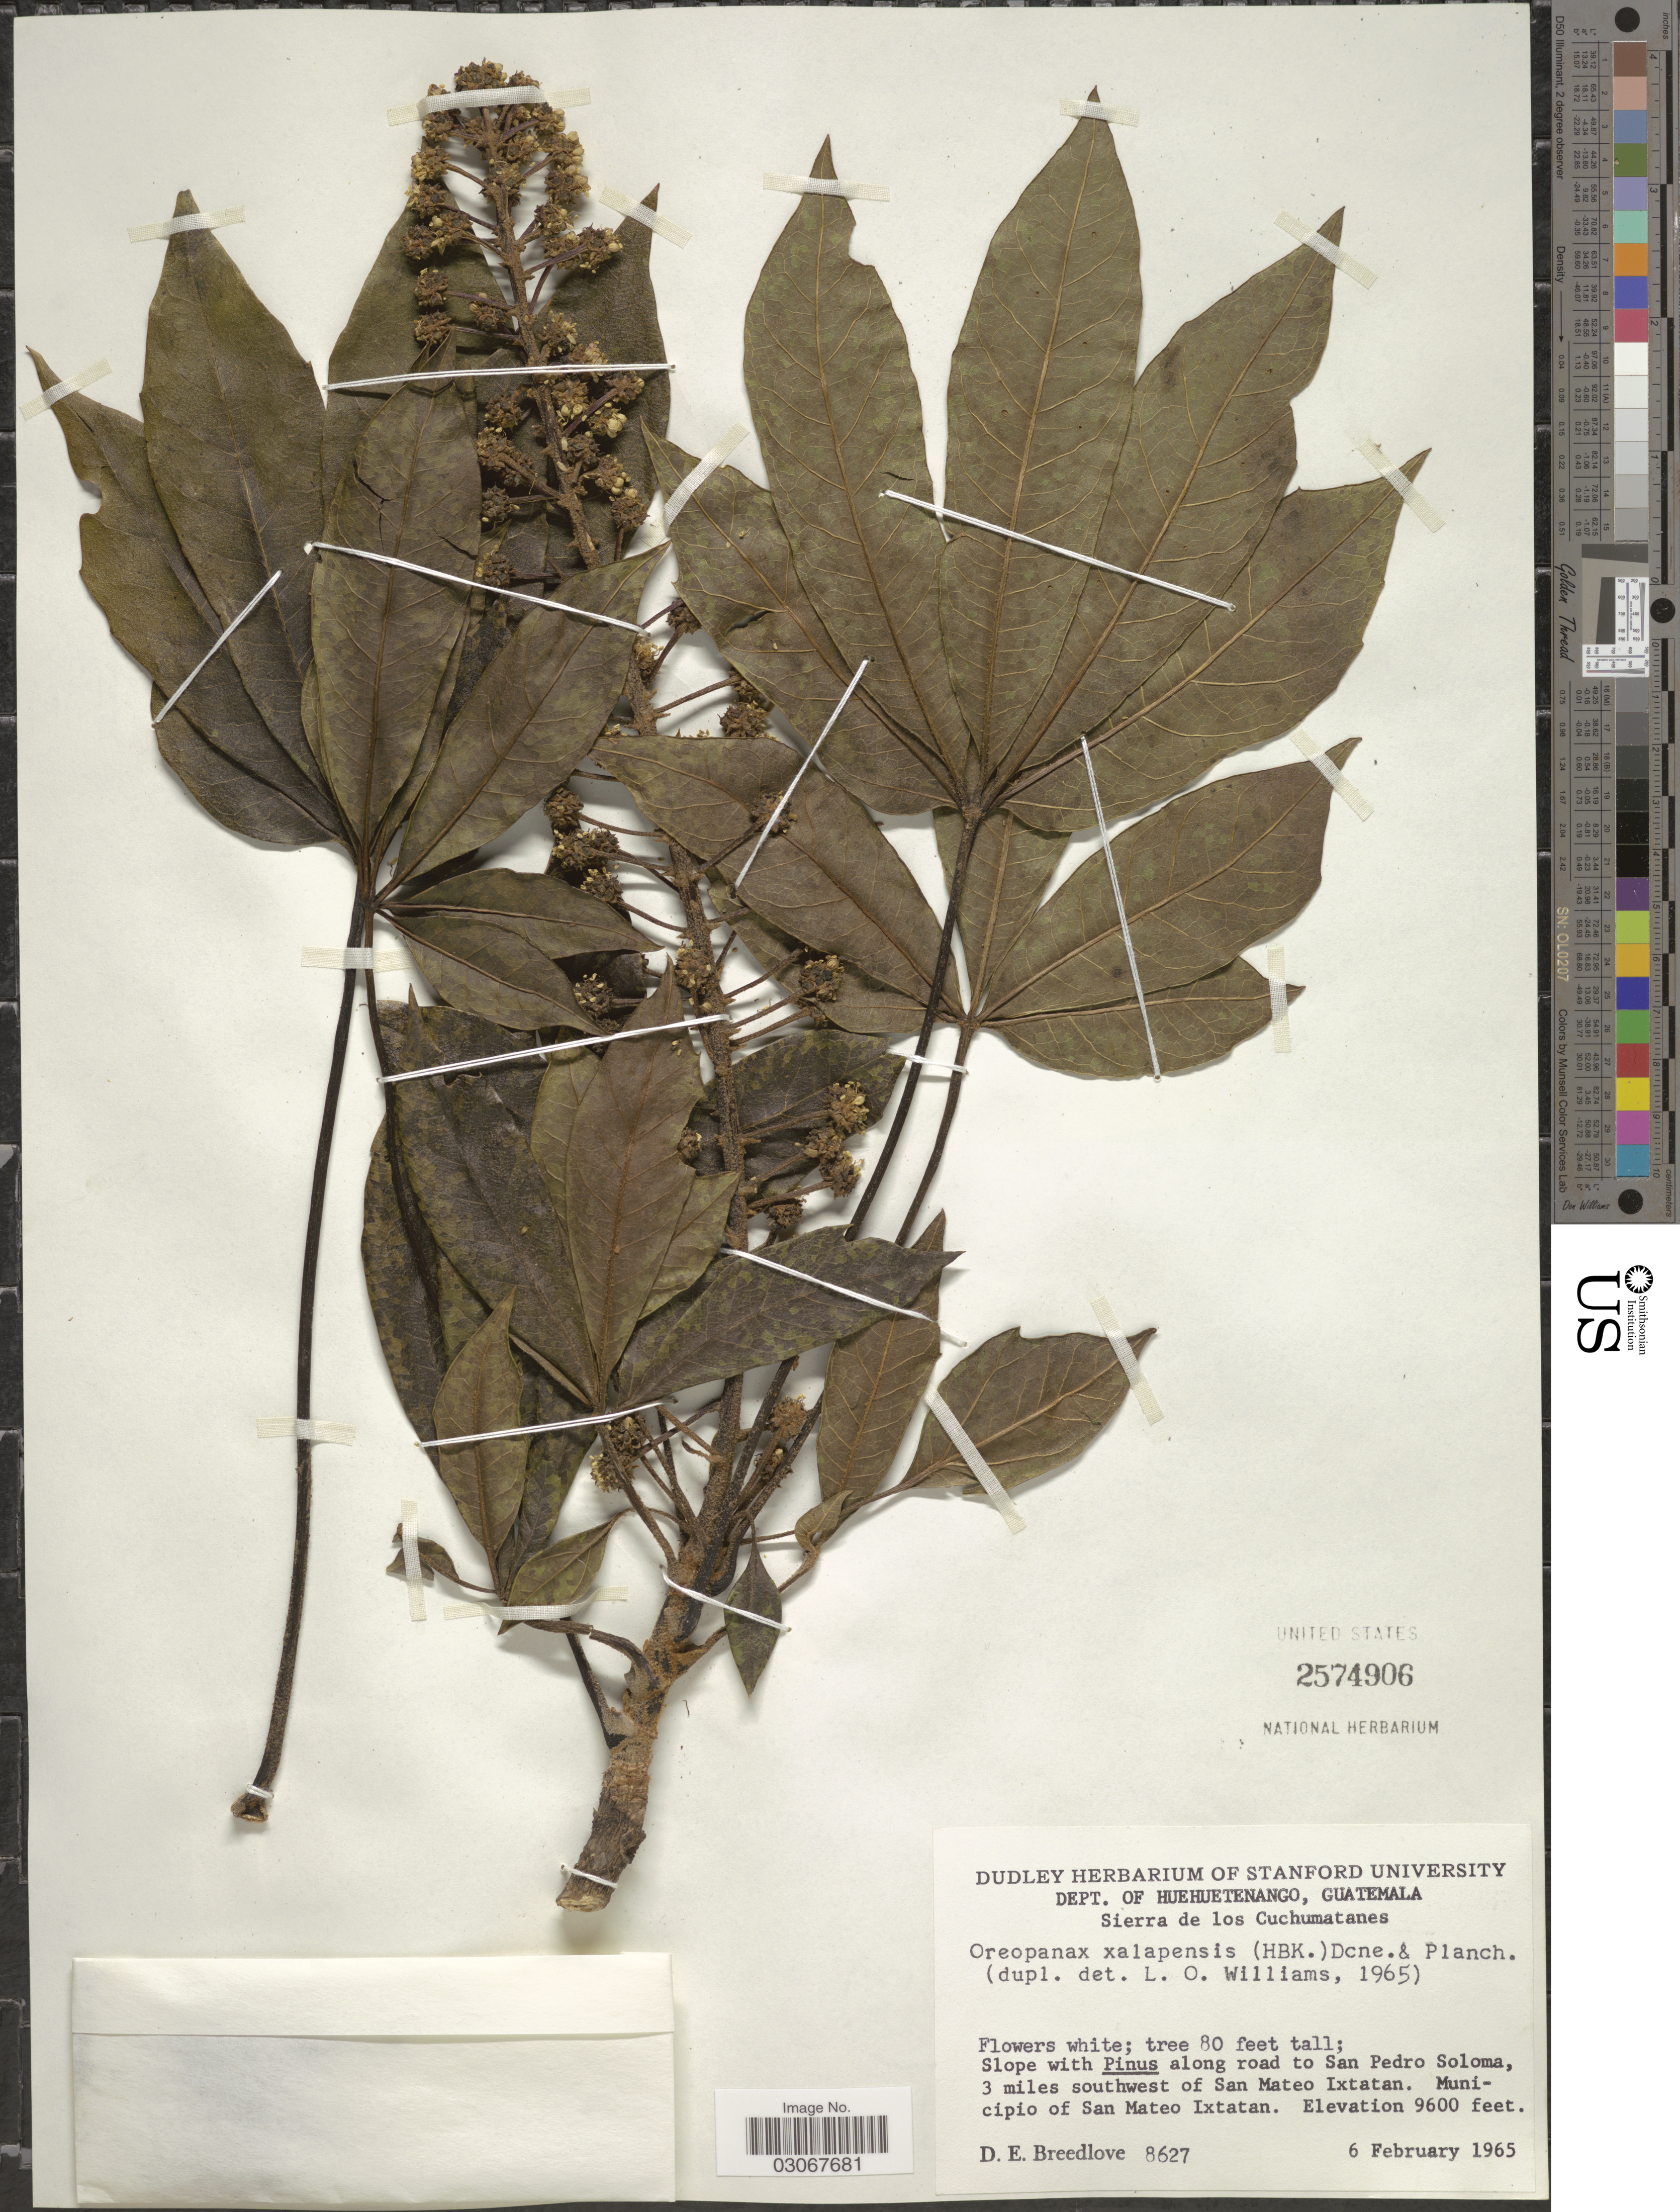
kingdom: Plantae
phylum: Tracheophyta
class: Magnoliopsida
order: Apiales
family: Araliaceae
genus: Oreopanax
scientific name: Oreopanax xalapensis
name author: (Kunth) Decne. & Planch.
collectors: D. E. Breedlove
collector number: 8627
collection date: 1965-02-06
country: Guatemala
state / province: Huehuetenango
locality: Dept. of Huehuetenango. Sierra de los Cuchumatanes. Along road to San Pedro Soloma, 3 miles southwest of San Mateo Ixtatan. Municipio of San Mateo Ixtatan.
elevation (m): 2926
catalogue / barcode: US 2574906